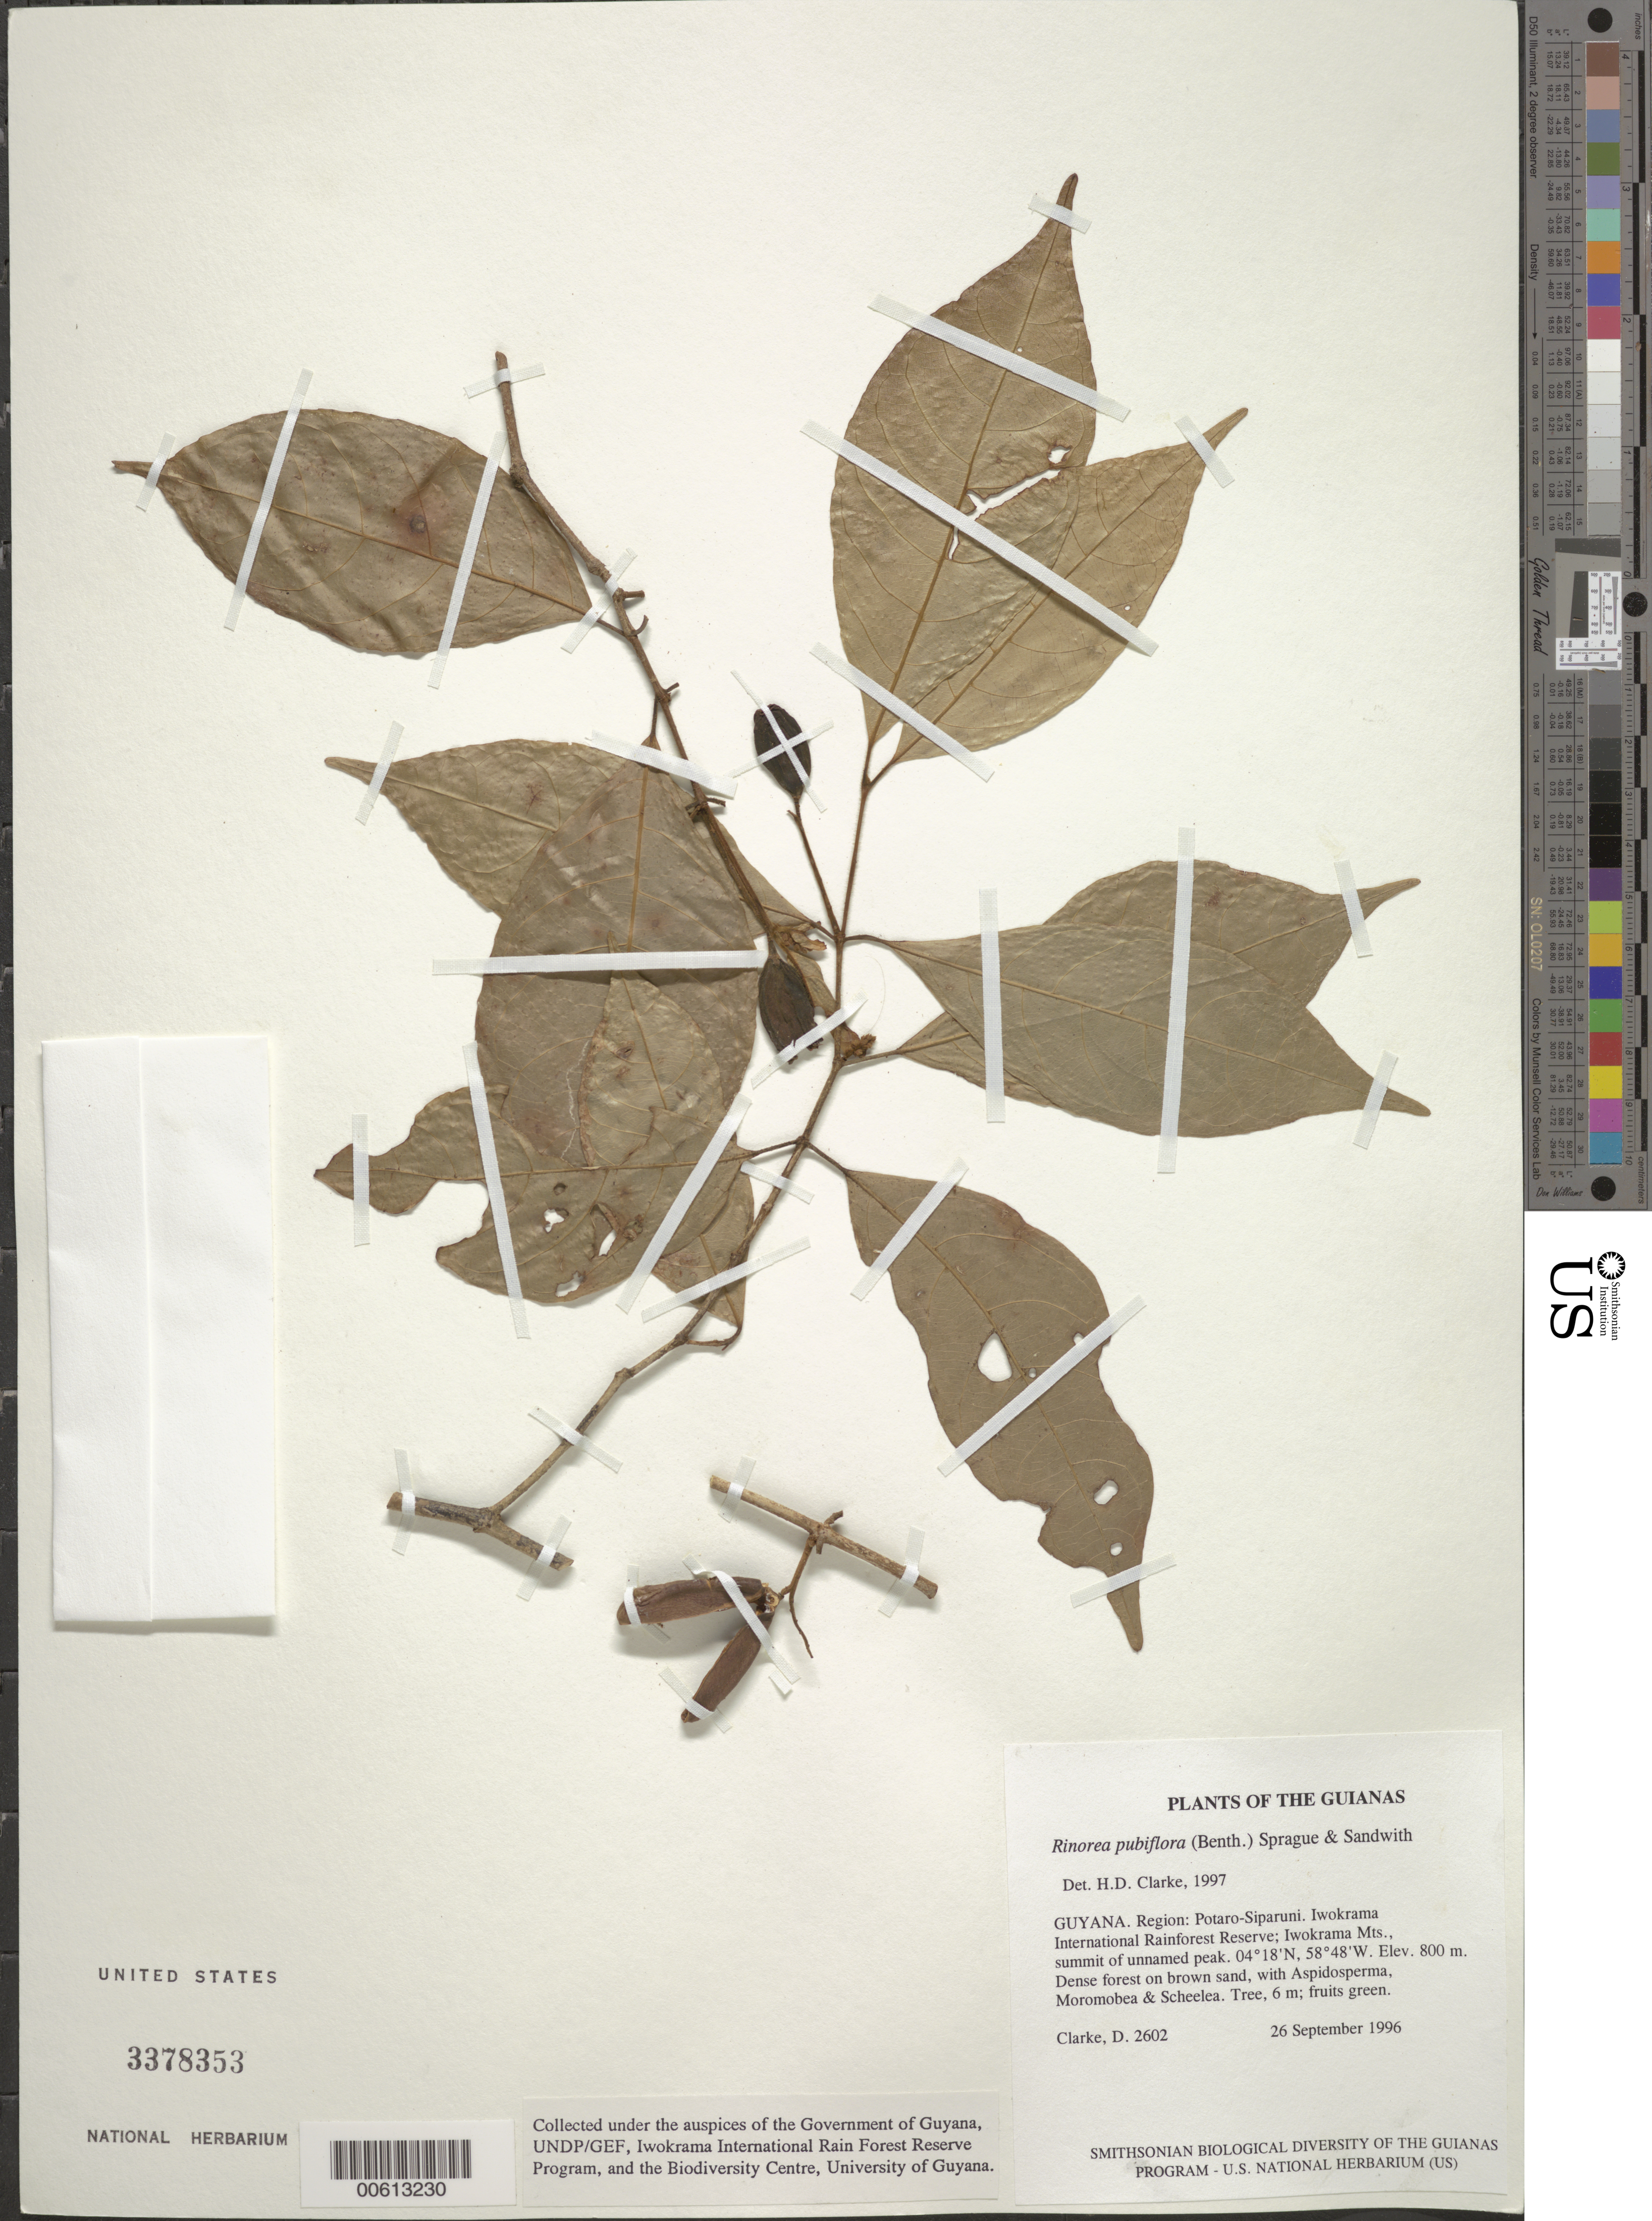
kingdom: Plantae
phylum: Tracheophyta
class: Magnoliopsida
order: Malpighiales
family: Violaceae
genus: Rinorea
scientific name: Rinorea pubiflora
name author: (Benth.) Sprague & Sandwith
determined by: Clarke, H. D., University of North Carolina (Asheville)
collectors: H. D. Clarke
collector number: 2602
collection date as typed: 26 September 1996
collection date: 1996-09-26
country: Guyana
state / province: Potaro-Siparuni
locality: Iwokrama International Rainforest Reserve; Iwokrama Mts., summit of unnamed peak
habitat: Dense forest on brown sand, with Aspidosperma, Moronobea & Scheelea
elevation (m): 800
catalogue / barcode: US 3378353